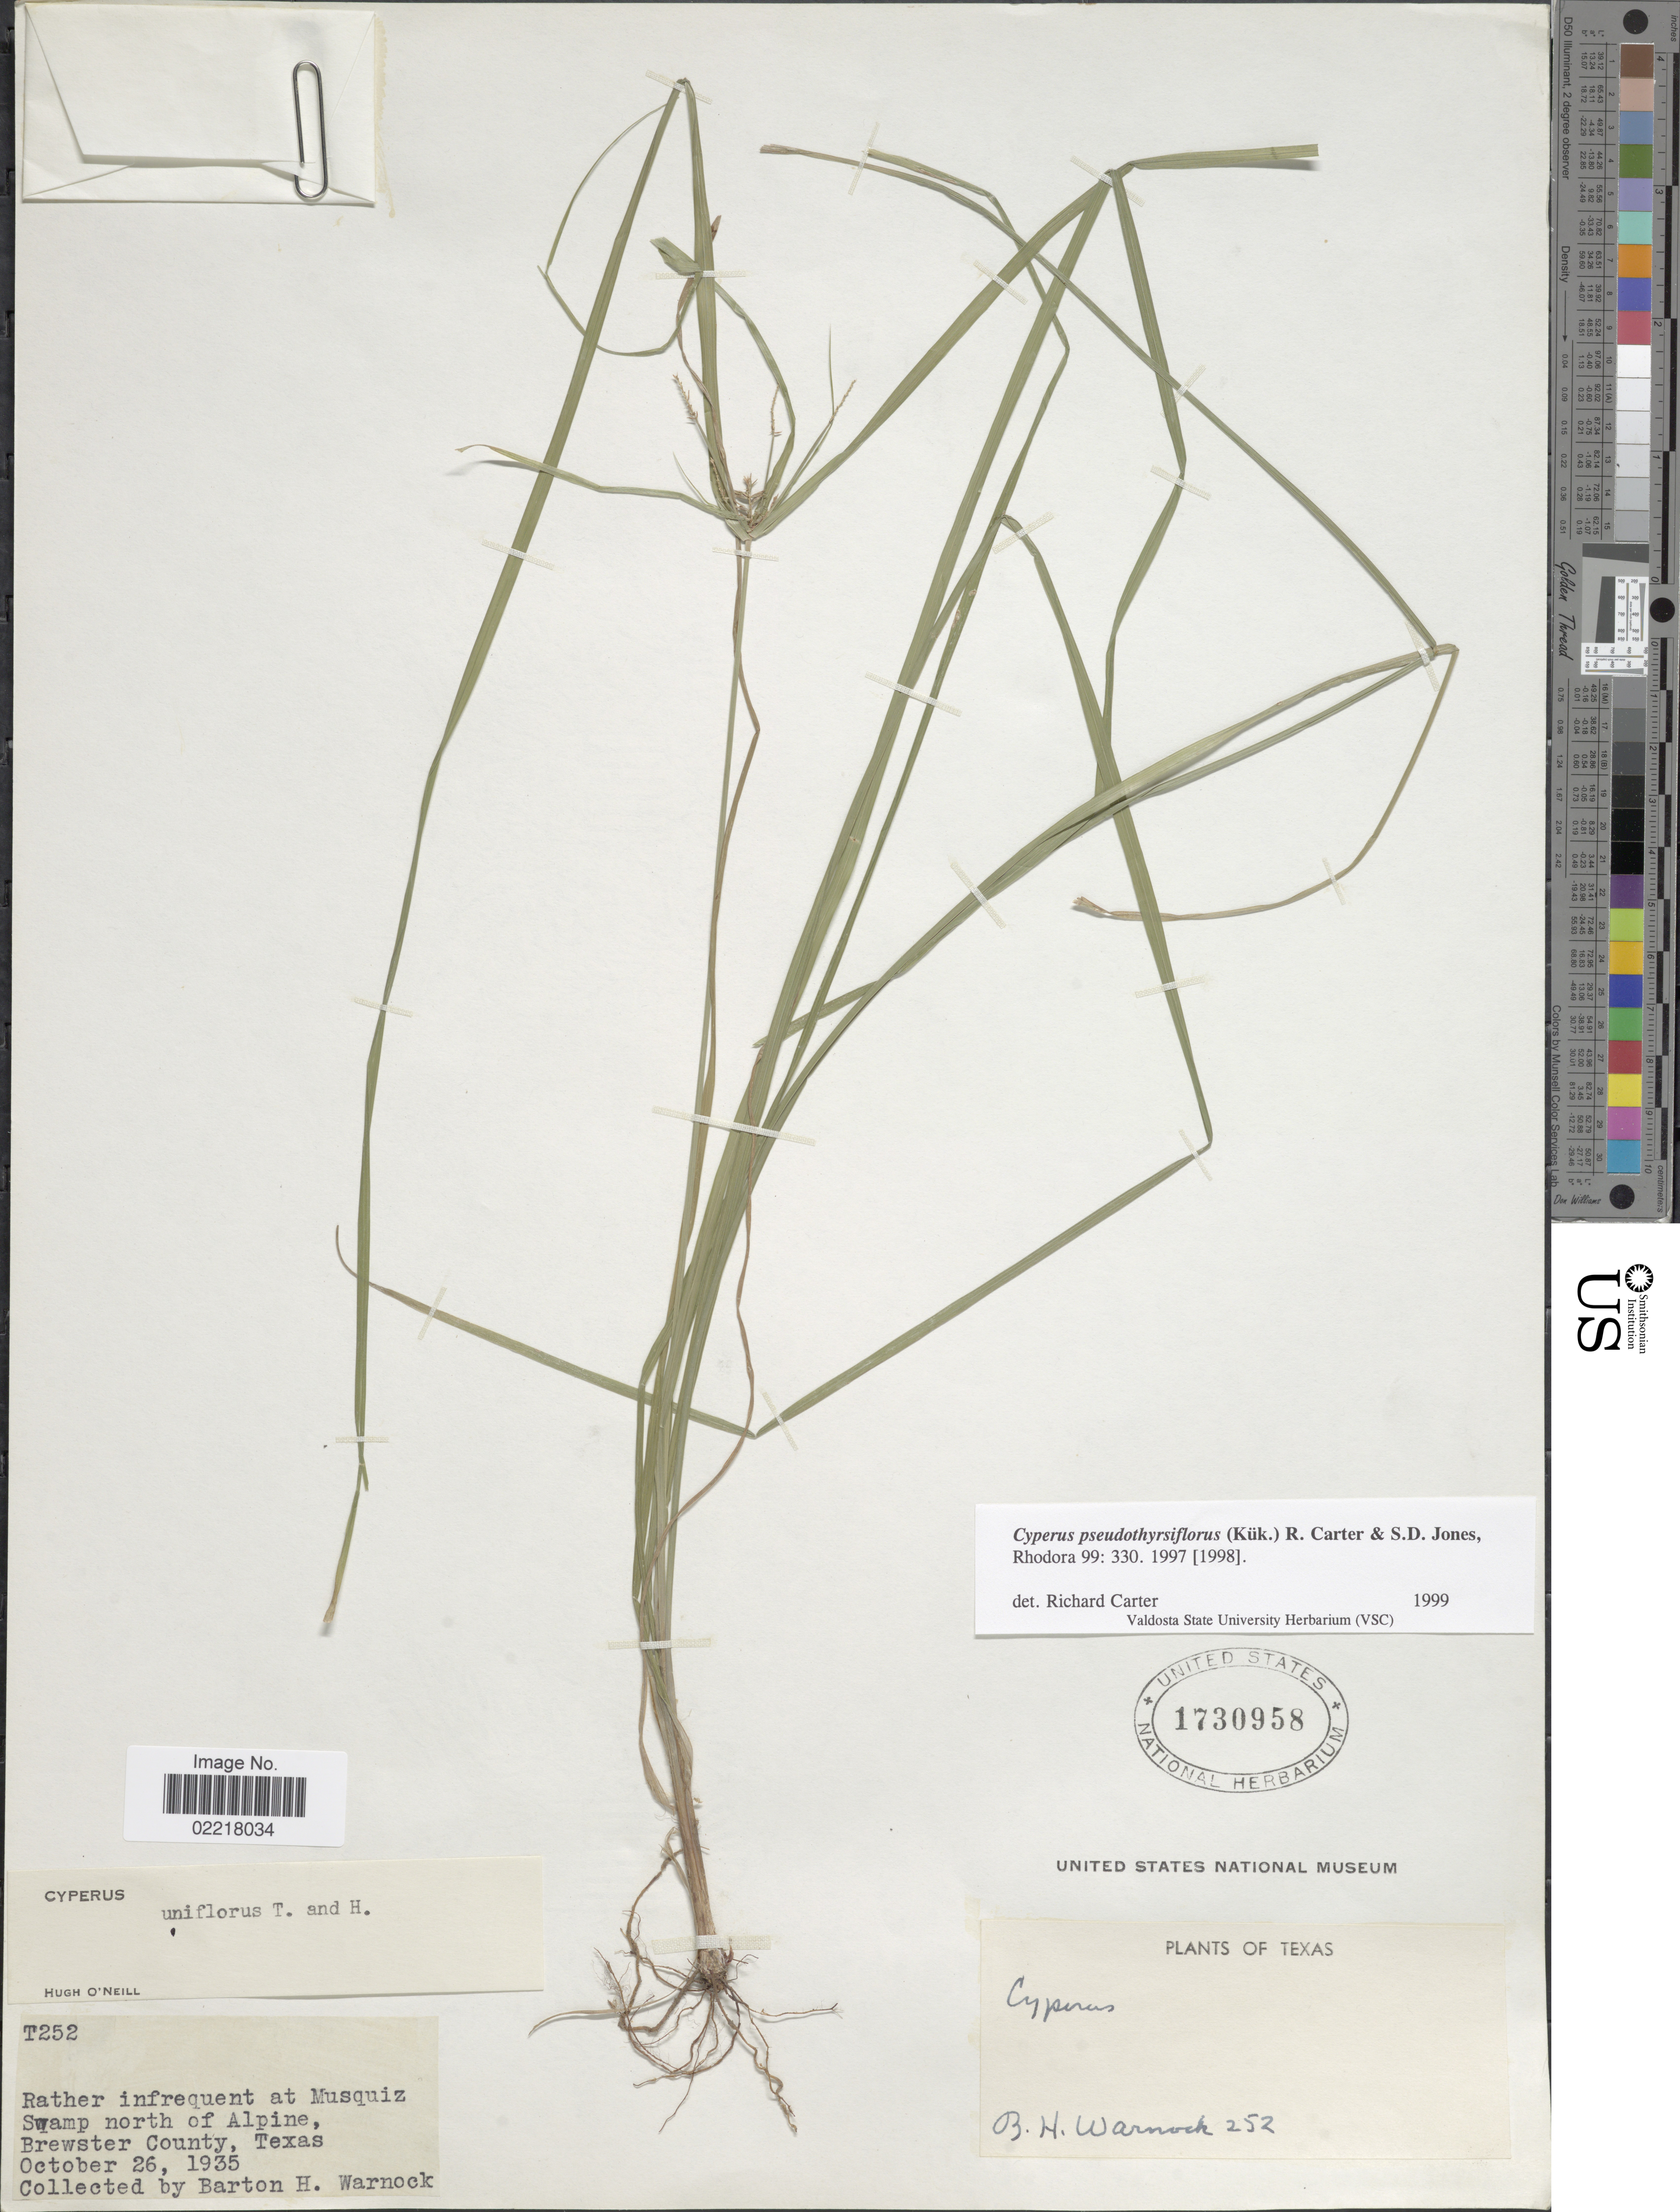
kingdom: Plantae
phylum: Tracheophyta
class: Liliopsida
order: Poales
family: Cyperaceae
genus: Cyperus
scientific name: Cyperus pseudothyrsiflorus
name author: (Kük.) R. Carter & S.D. Jones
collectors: B. H. Warnock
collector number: T252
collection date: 1935-10-26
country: United States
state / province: Texas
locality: Swamp north of Alpine, Brewster County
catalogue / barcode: US 1730958